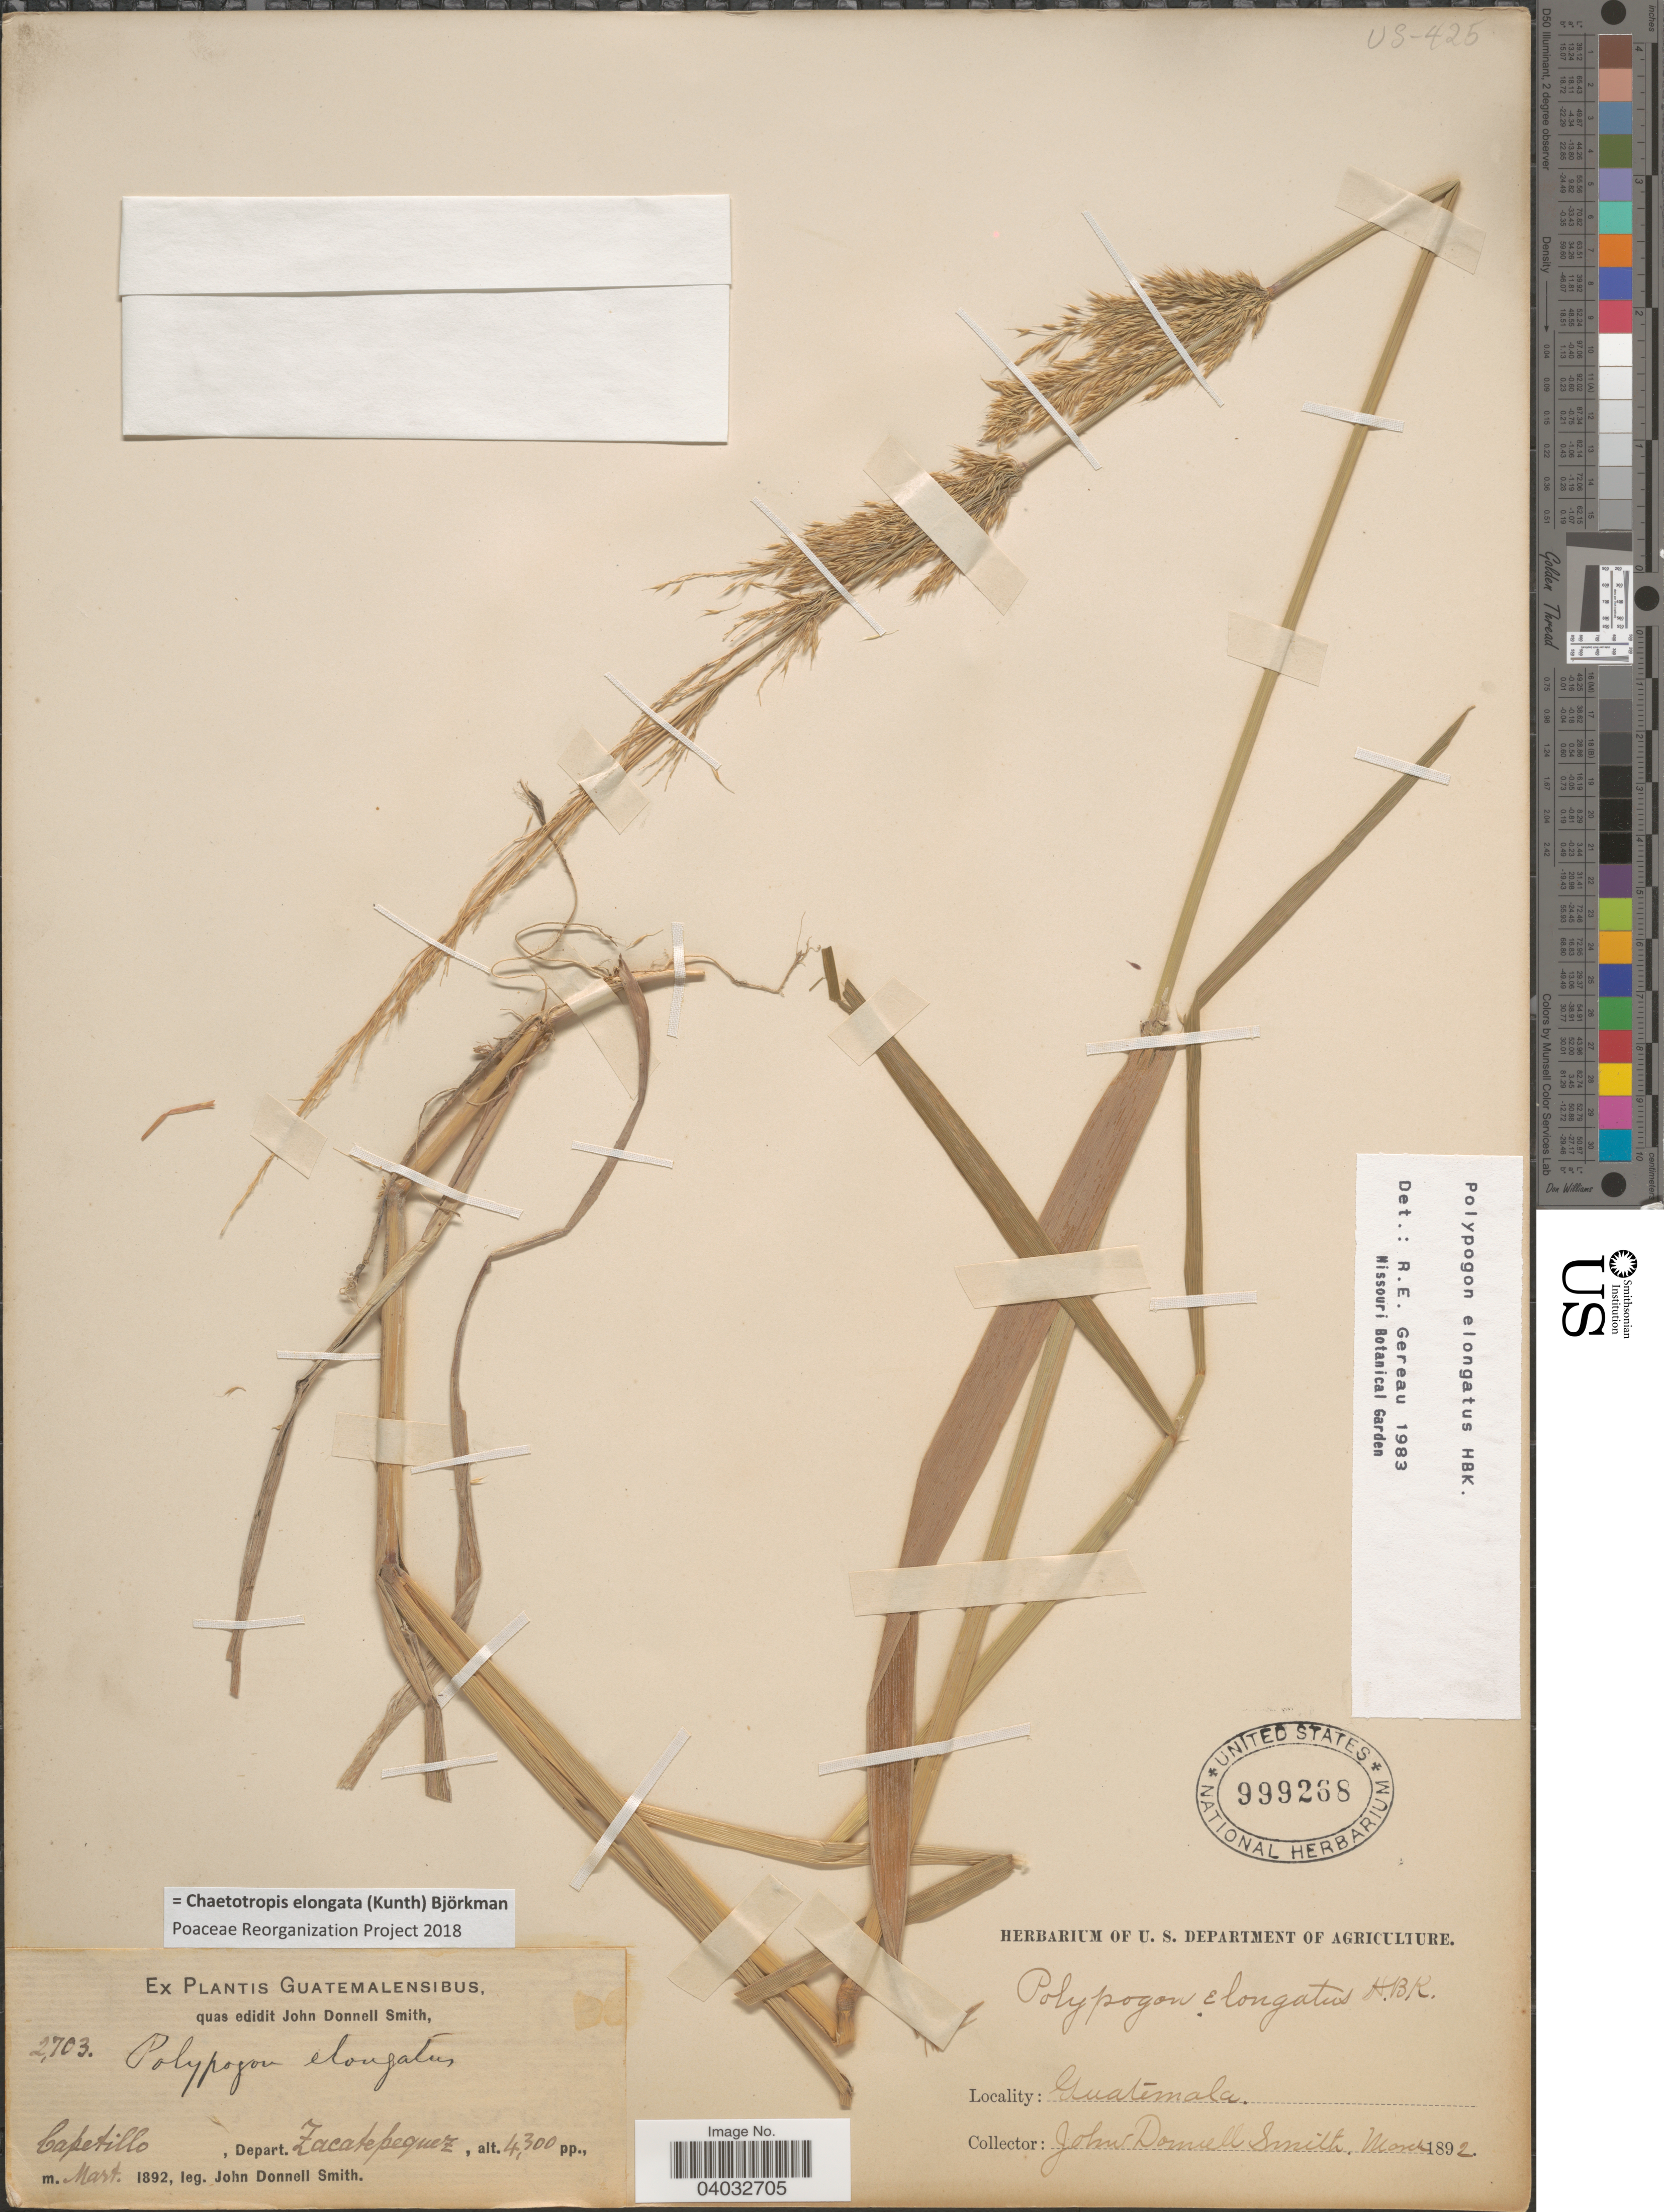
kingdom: Plantae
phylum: Tracheophyta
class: Liliopsida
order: Poales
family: Poaceae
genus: Chaetotropis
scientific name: Chaetotropis elongata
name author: (Kunth) Björkman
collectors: J. Donnell Smith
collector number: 2703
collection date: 1892-03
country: Guatemala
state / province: Sacatepequez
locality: Capetillo, Depart. Zacatepequez.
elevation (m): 1311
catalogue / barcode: US 999268